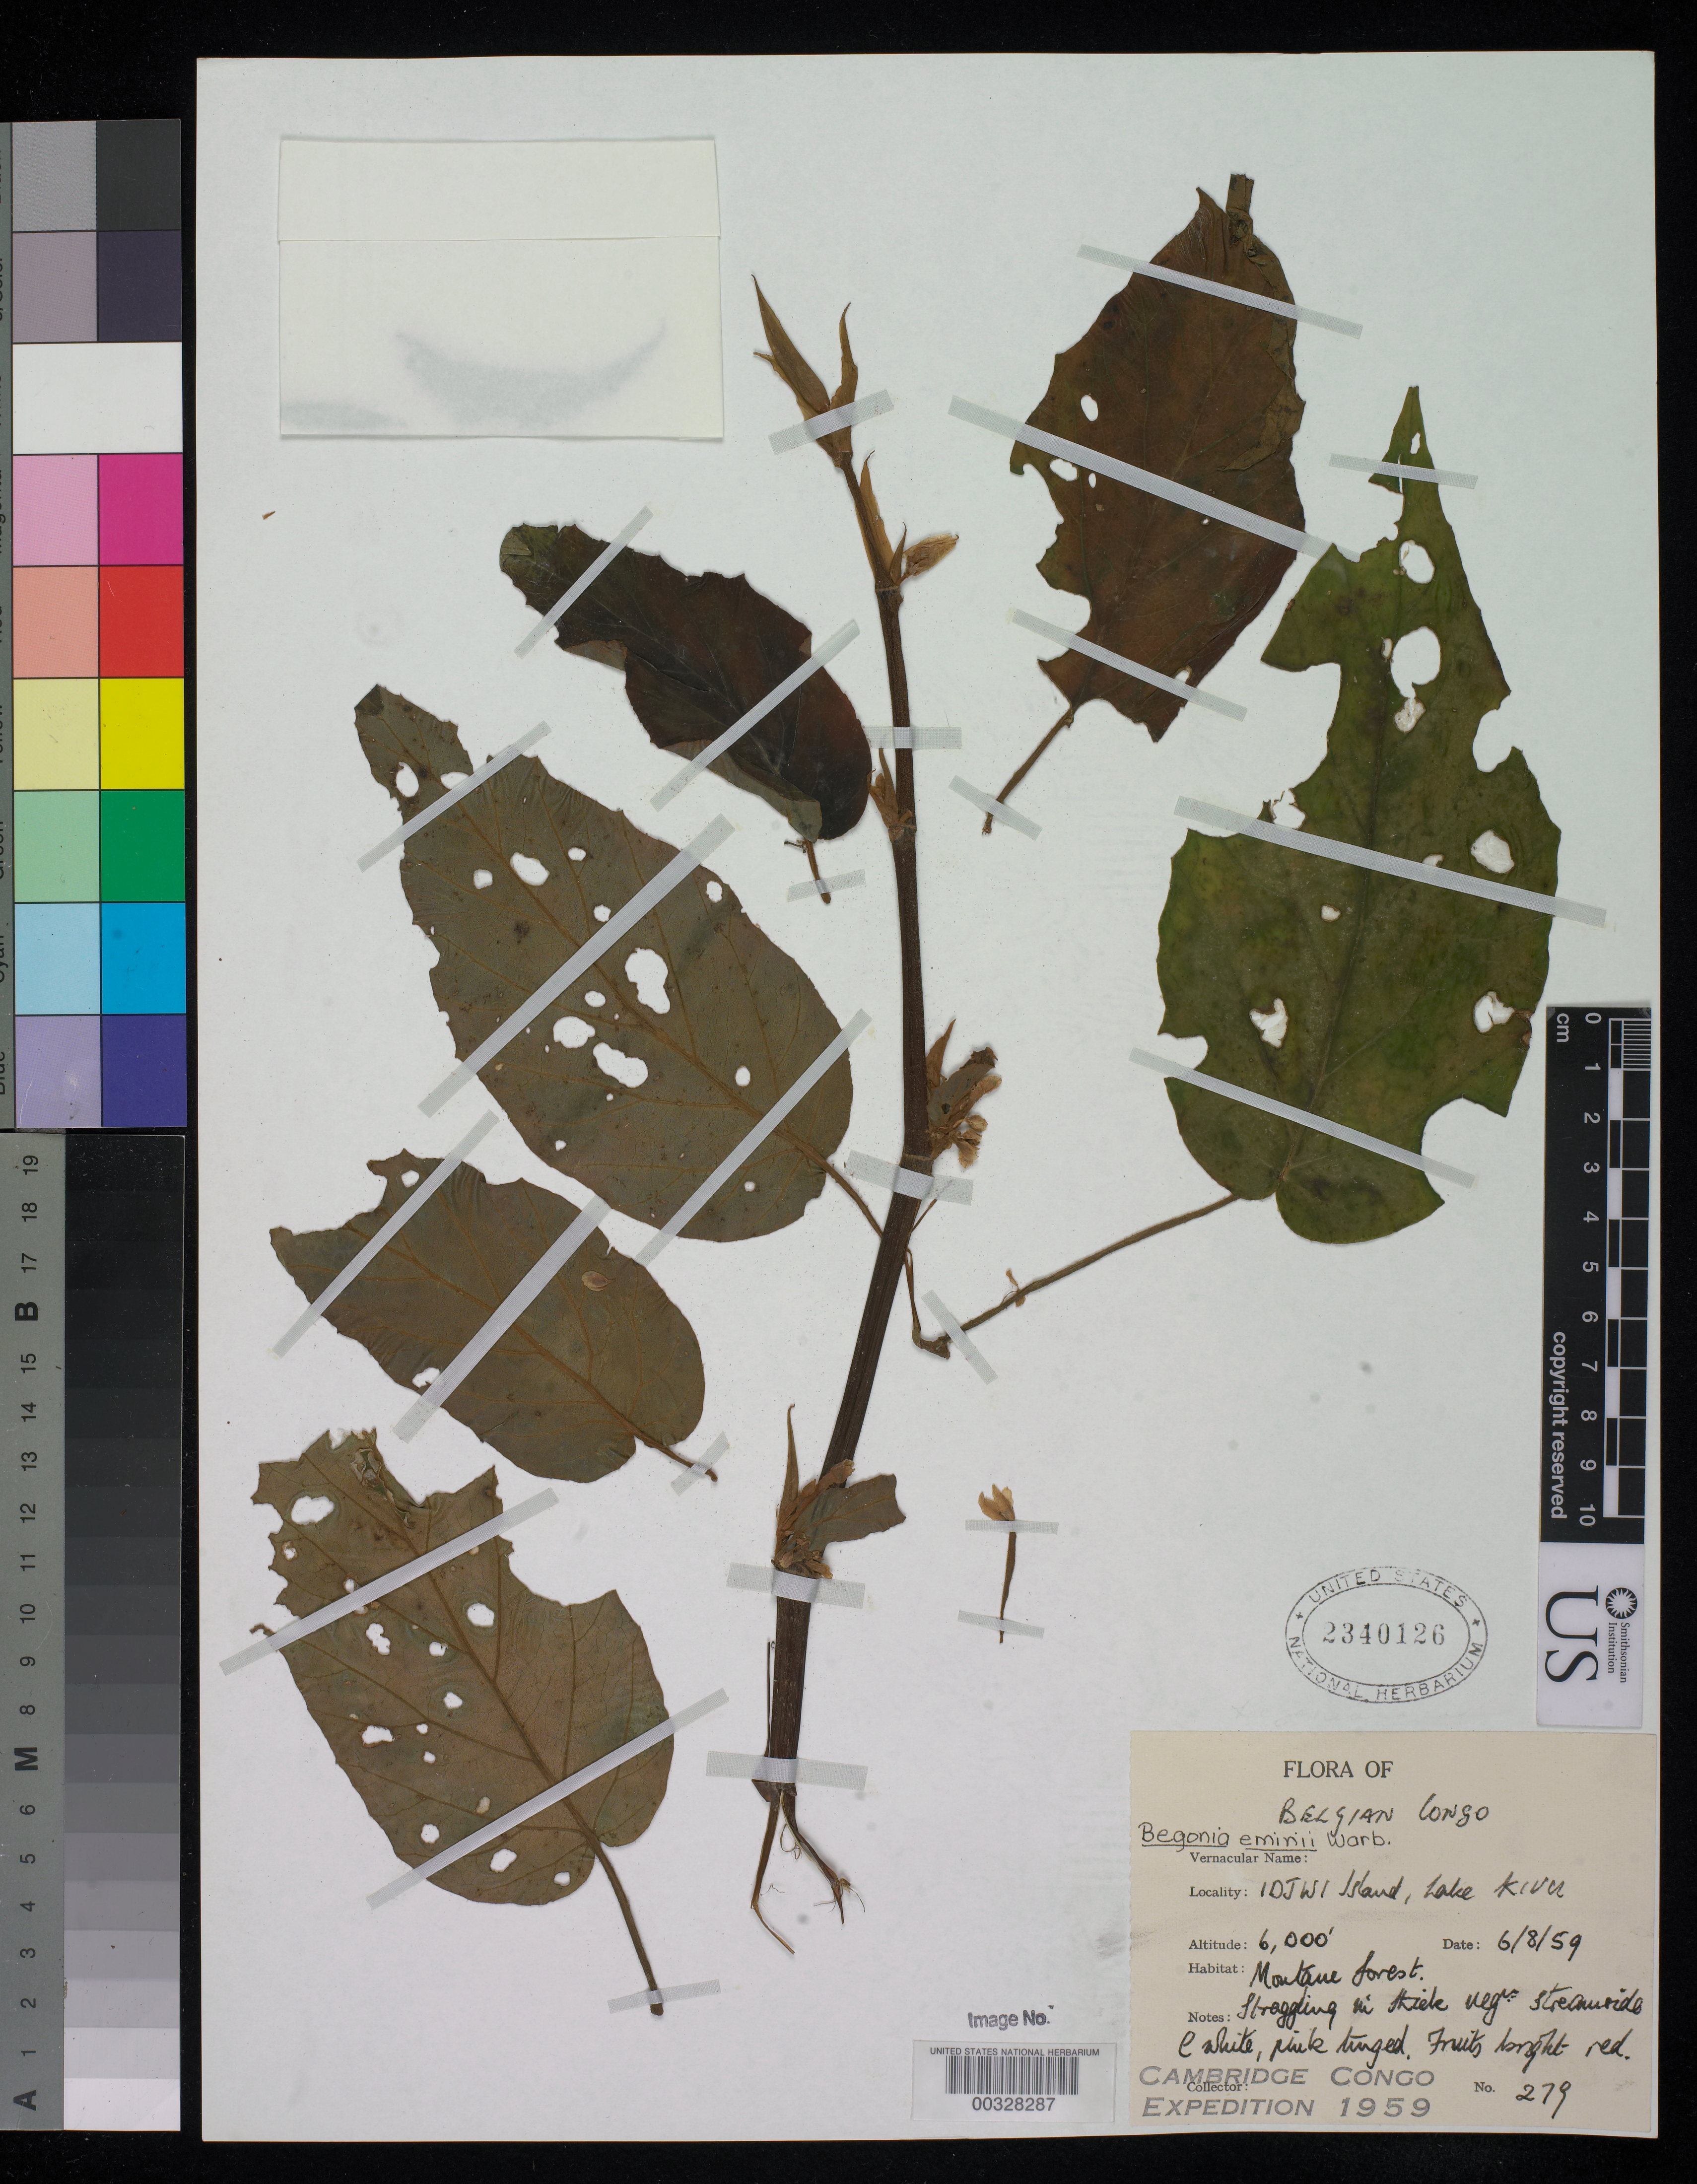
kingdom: Plantae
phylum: Tracheophyta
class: Magnoliopsida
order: Cucurbitales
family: Begoniaceae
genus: Begonia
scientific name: Begonia eminii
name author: Warb.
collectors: ex Cambridge Congo exped.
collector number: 279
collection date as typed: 06 Aug 1959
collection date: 1959-08-06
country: Congo, Democratic Republic of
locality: Idjwi island, lake kivu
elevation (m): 1829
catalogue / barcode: US 2340126